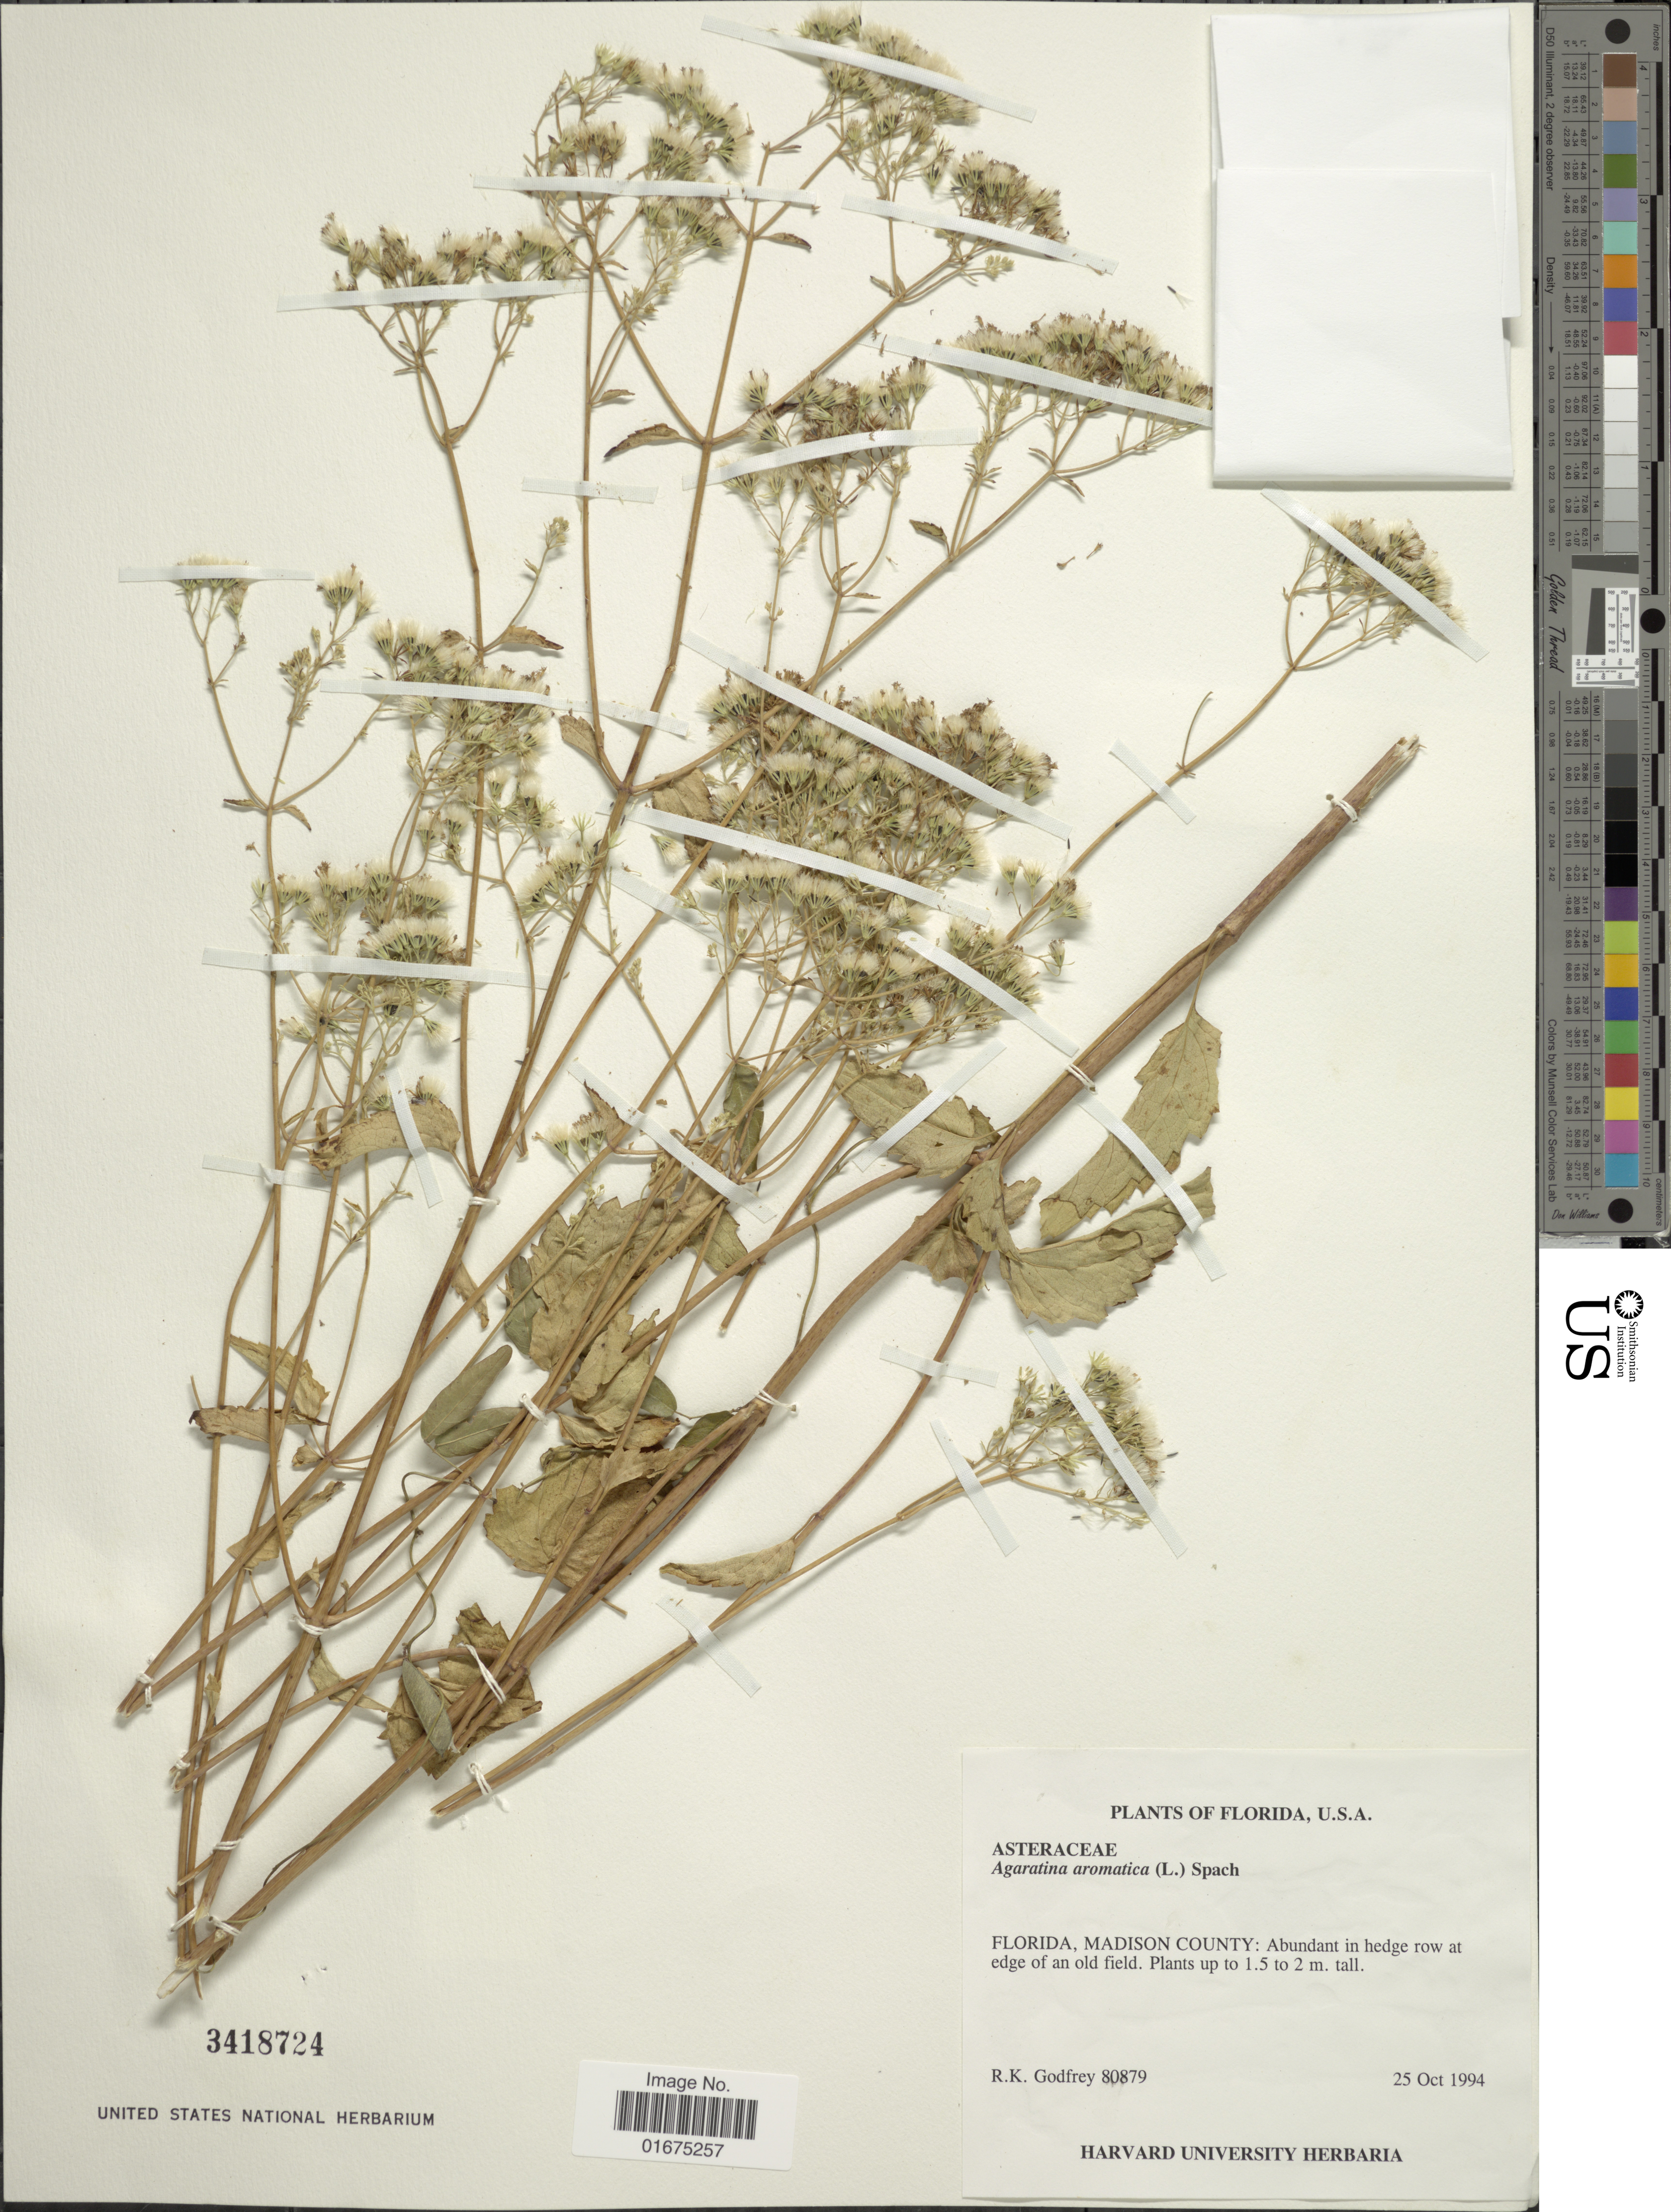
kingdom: Plantae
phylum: Tracheophyta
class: Magnoliopsida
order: Asterales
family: Asteraceae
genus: Ageratina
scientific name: Ageratina aromatica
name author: (L.) Spach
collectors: R. K. Godfrey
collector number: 80879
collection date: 1994-10-25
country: United States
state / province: Florida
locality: Madison County: Abundant in hedge row at edge on an old field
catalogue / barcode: US 3418724